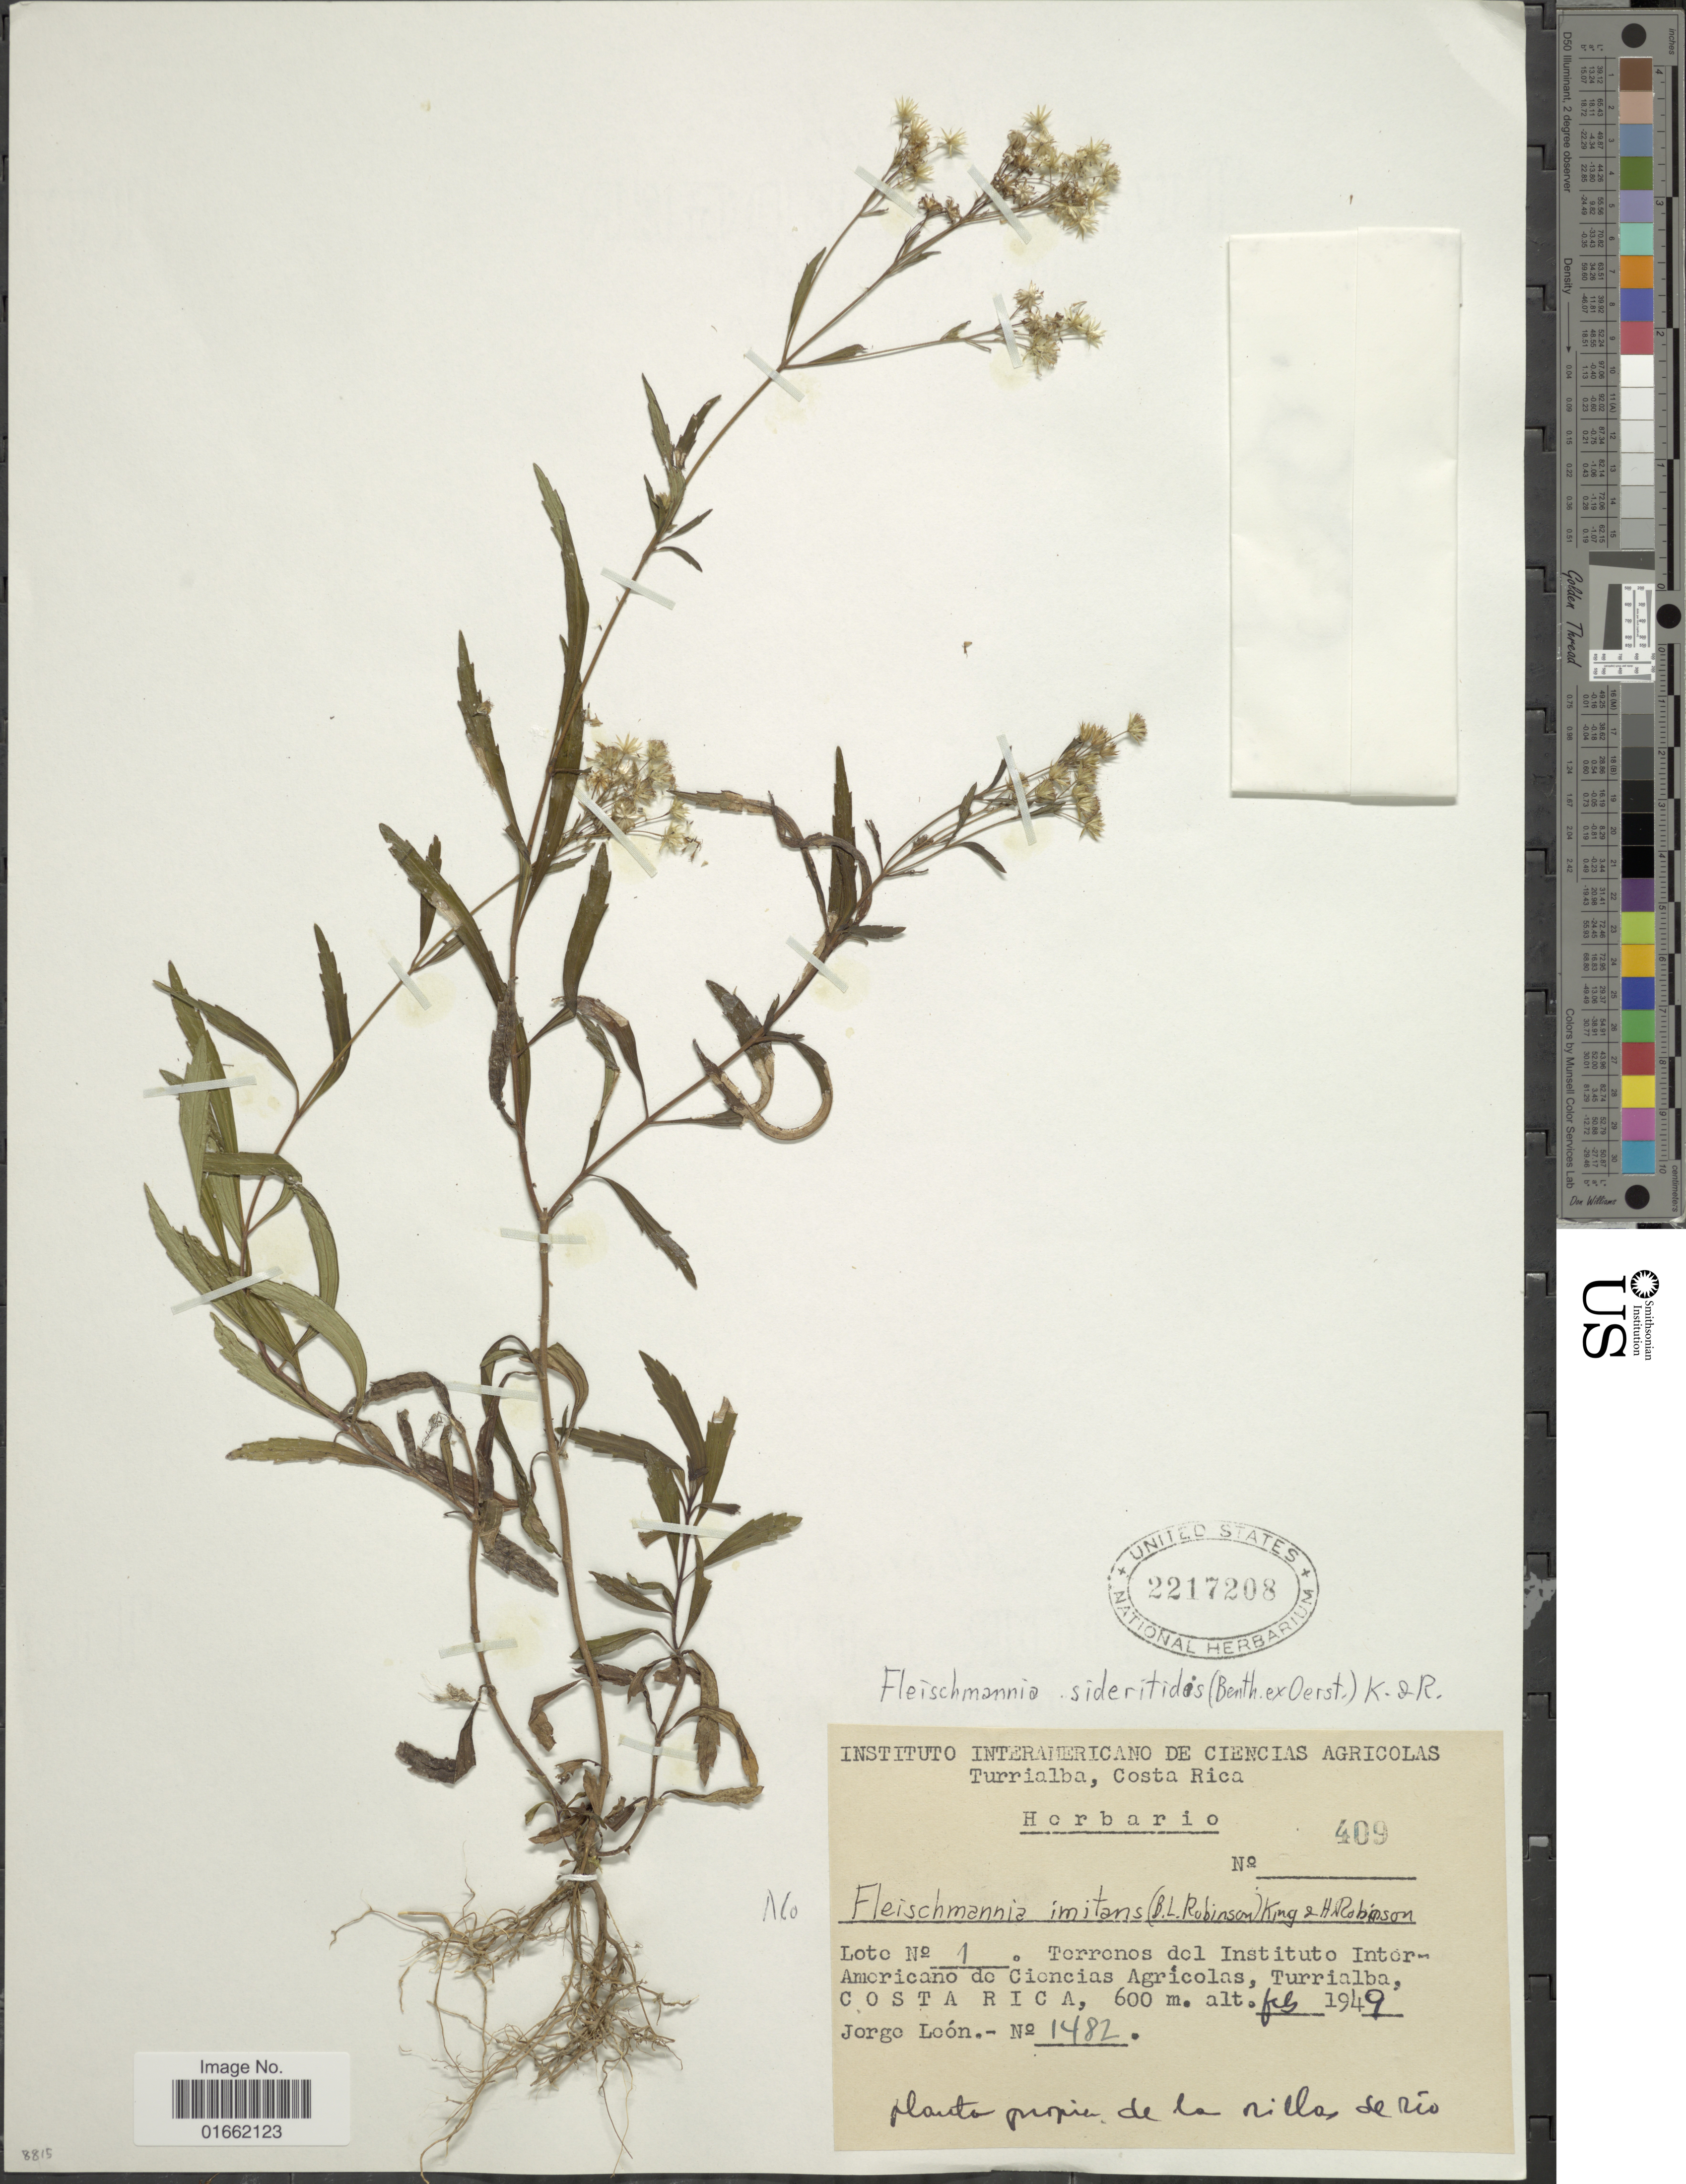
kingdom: Plantae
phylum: Tracheophyta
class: Magnoliopsida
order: Asterales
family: Asteraceae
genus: Fleischmannia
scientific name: Fleischmannia sideritides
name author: (Benth. in Oerst.) R.M. King & H. Rob.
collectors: J. León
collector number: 1482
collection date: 1949-02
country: Costa Rica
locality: Terrenos del Instituto Inter-Americano do Cioncias Agricolas, Turrialba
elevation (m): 600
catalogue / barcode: US 2217208